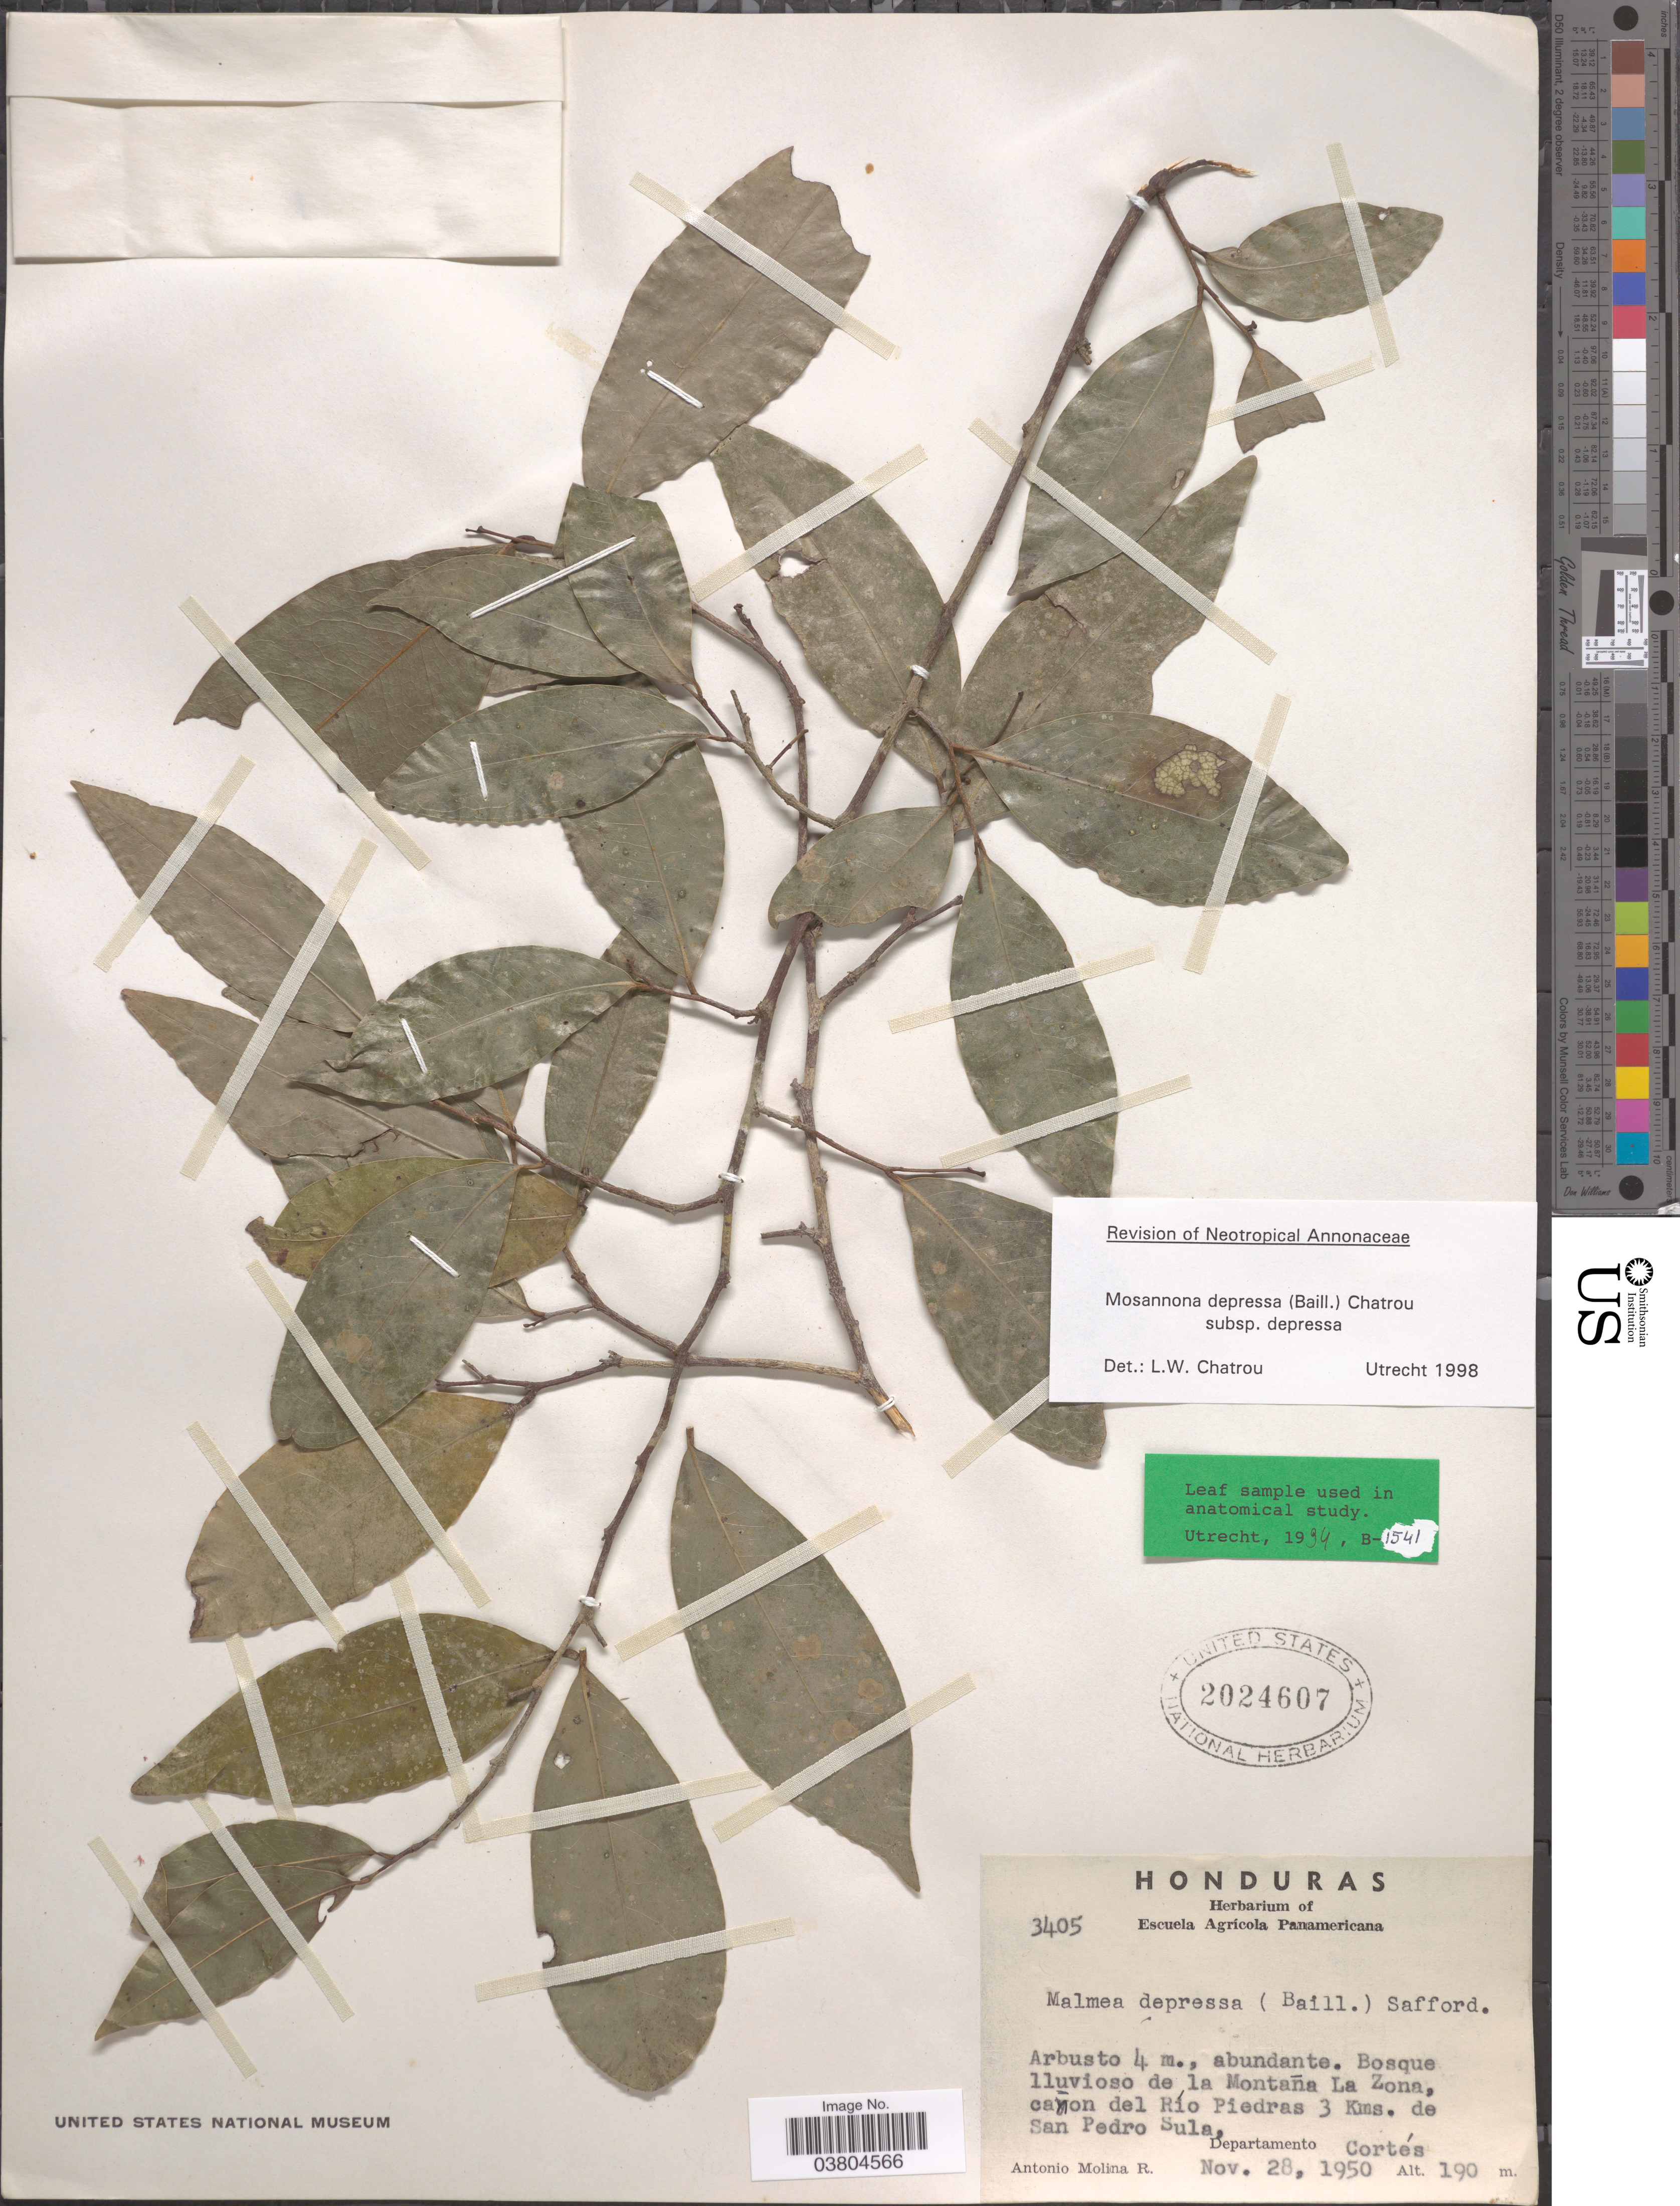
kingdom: Plantae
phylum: Tracheophyta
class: Magnoliopsida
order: Magnoliales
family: Annonaceae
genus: Mosannona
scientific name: Mosannona depressa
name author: (Baill.) Chatrou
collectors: A. Molina R.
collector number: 3405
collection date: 1950-11-28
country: Honduras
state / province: Cortes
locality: Bosque lluvioso de la Montaña La Zona, cañon del Río Piedras 3 Kms. de San Pedro Sula, Departamento Cortés.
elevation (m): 190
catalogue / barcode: US 2024607